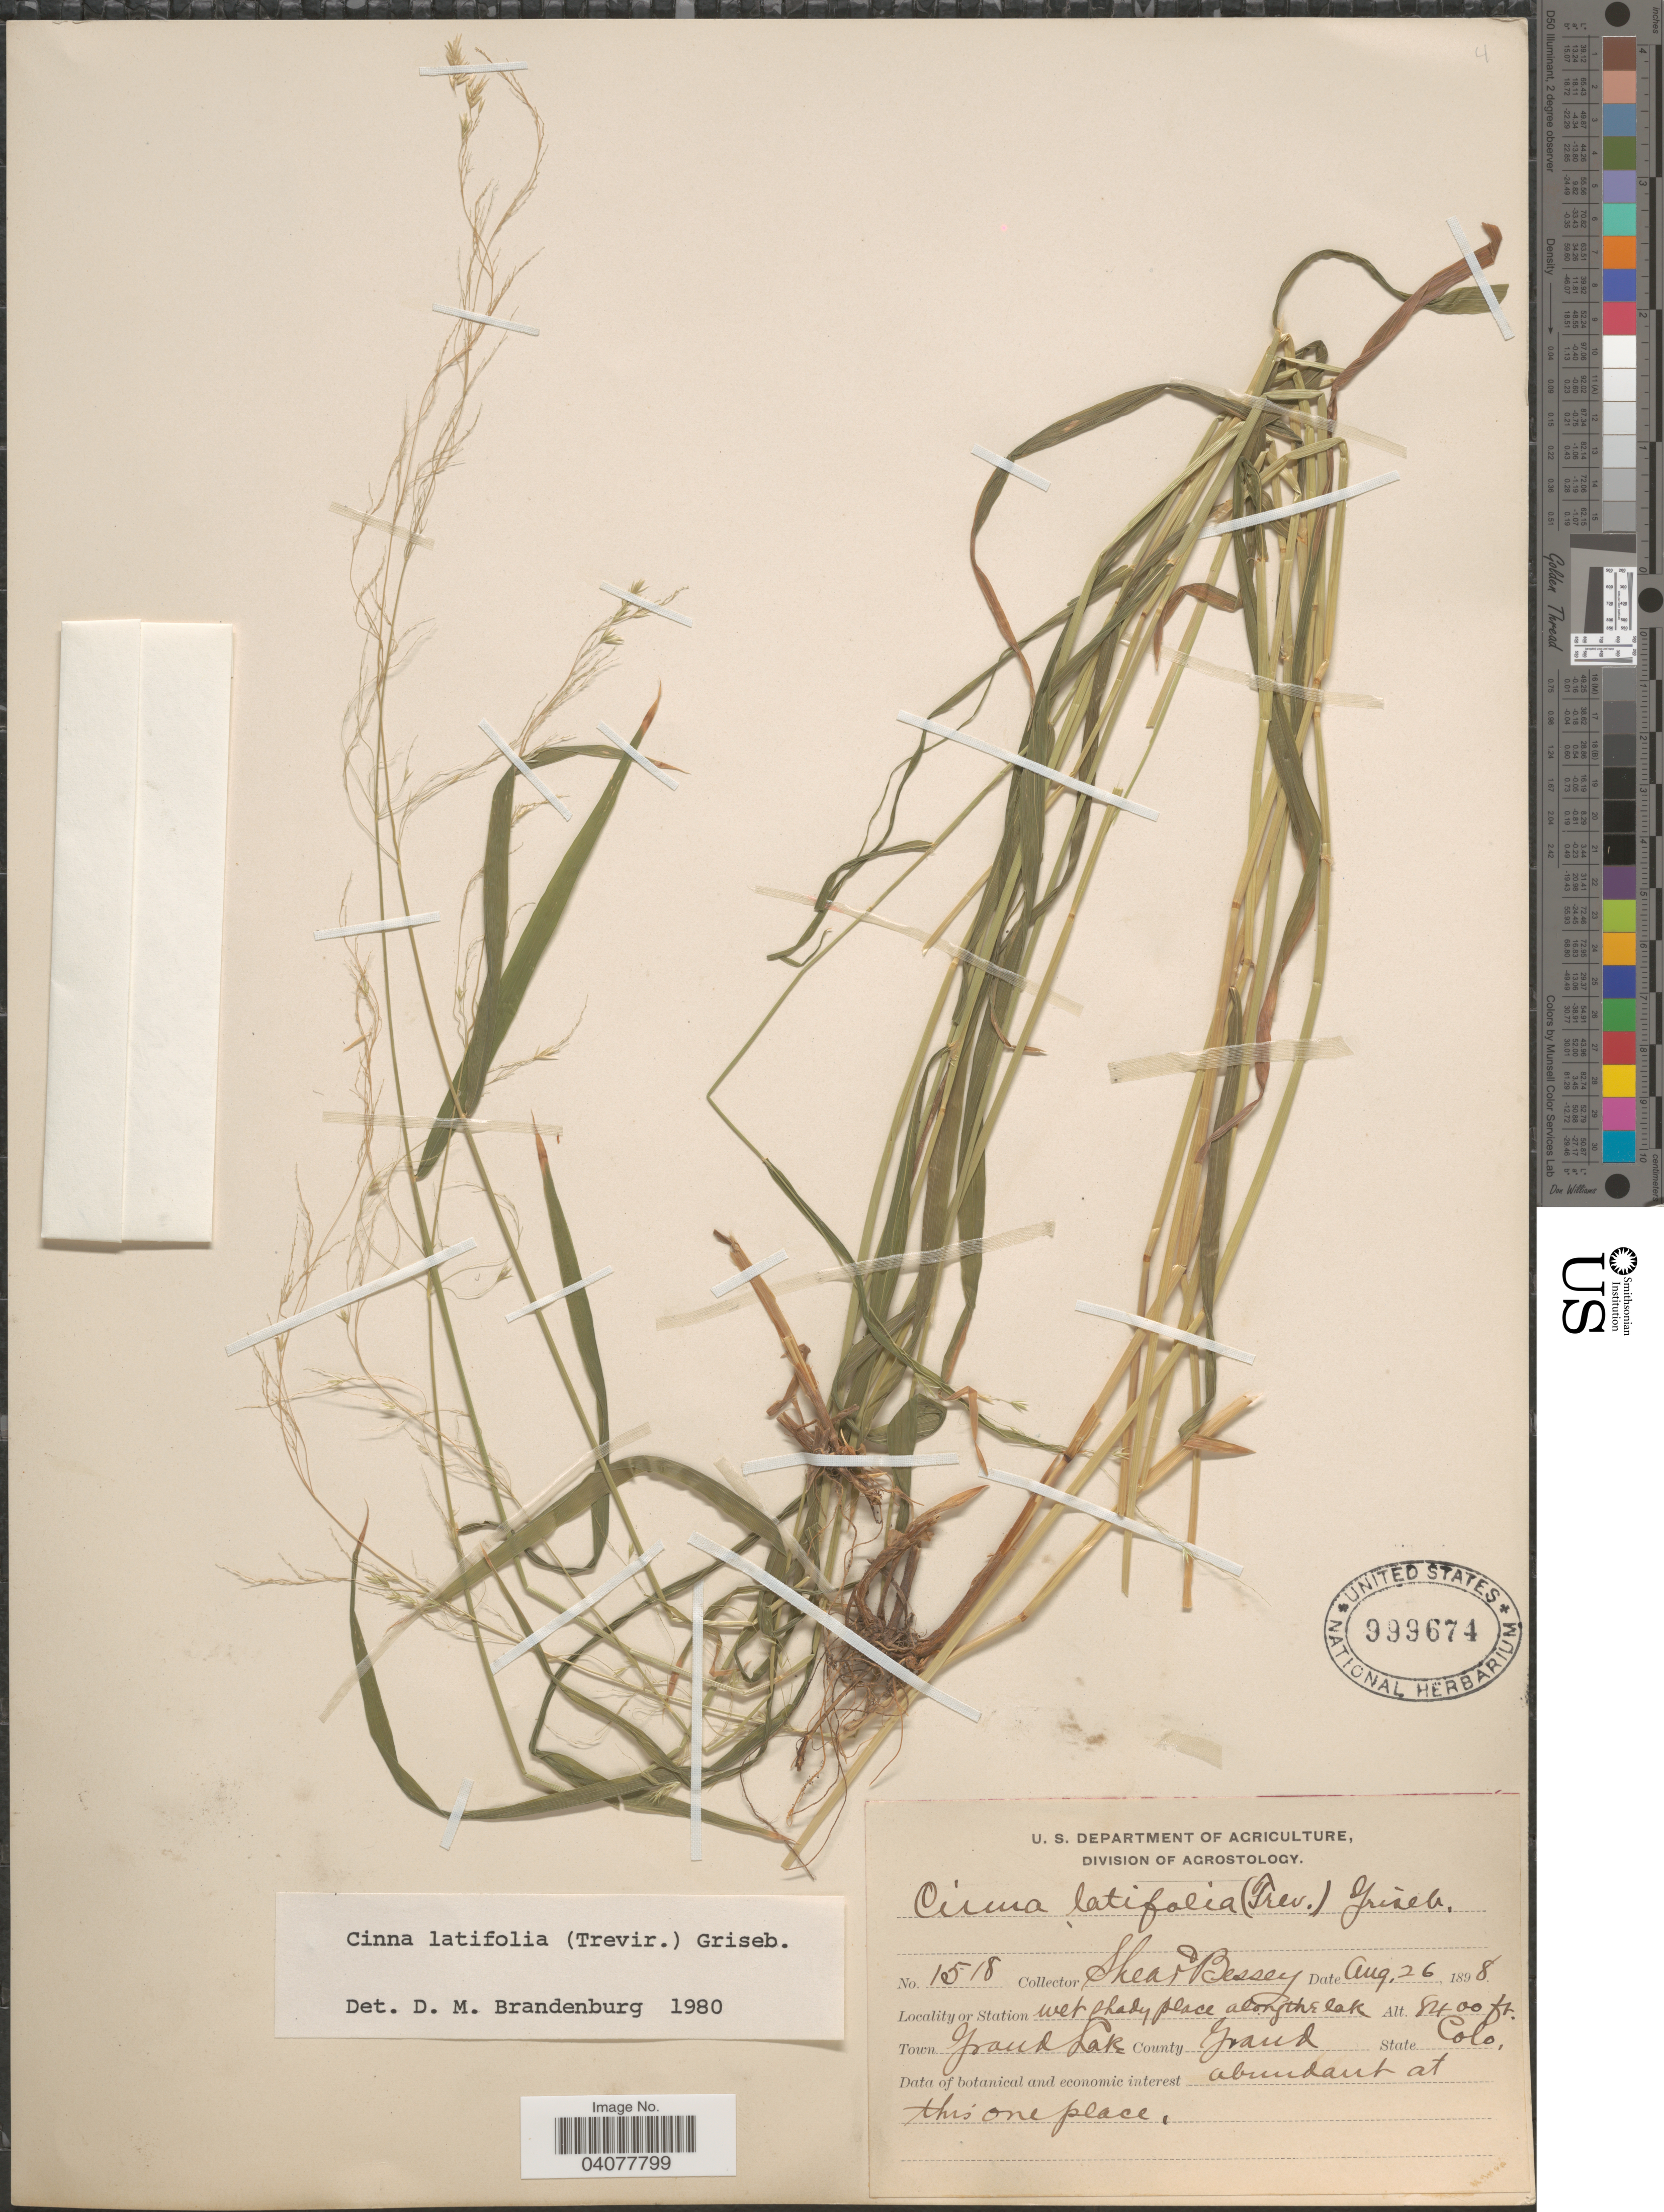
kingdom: Plantae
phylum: Tracheophyta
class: Liliopsida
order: Poales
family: Poaceae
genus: Cinna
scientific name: Cinna latifolia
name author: (Trevir. ex Goeppert) Griseb.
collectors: -- Shear & -. Bessey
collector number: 1518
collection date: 1898-08-26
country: United States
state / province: Colorado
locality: Wet shady places along the lake. Town Grand Lake. County Grand. Abundant at this one place.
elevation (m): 2560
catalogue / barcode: US 999674